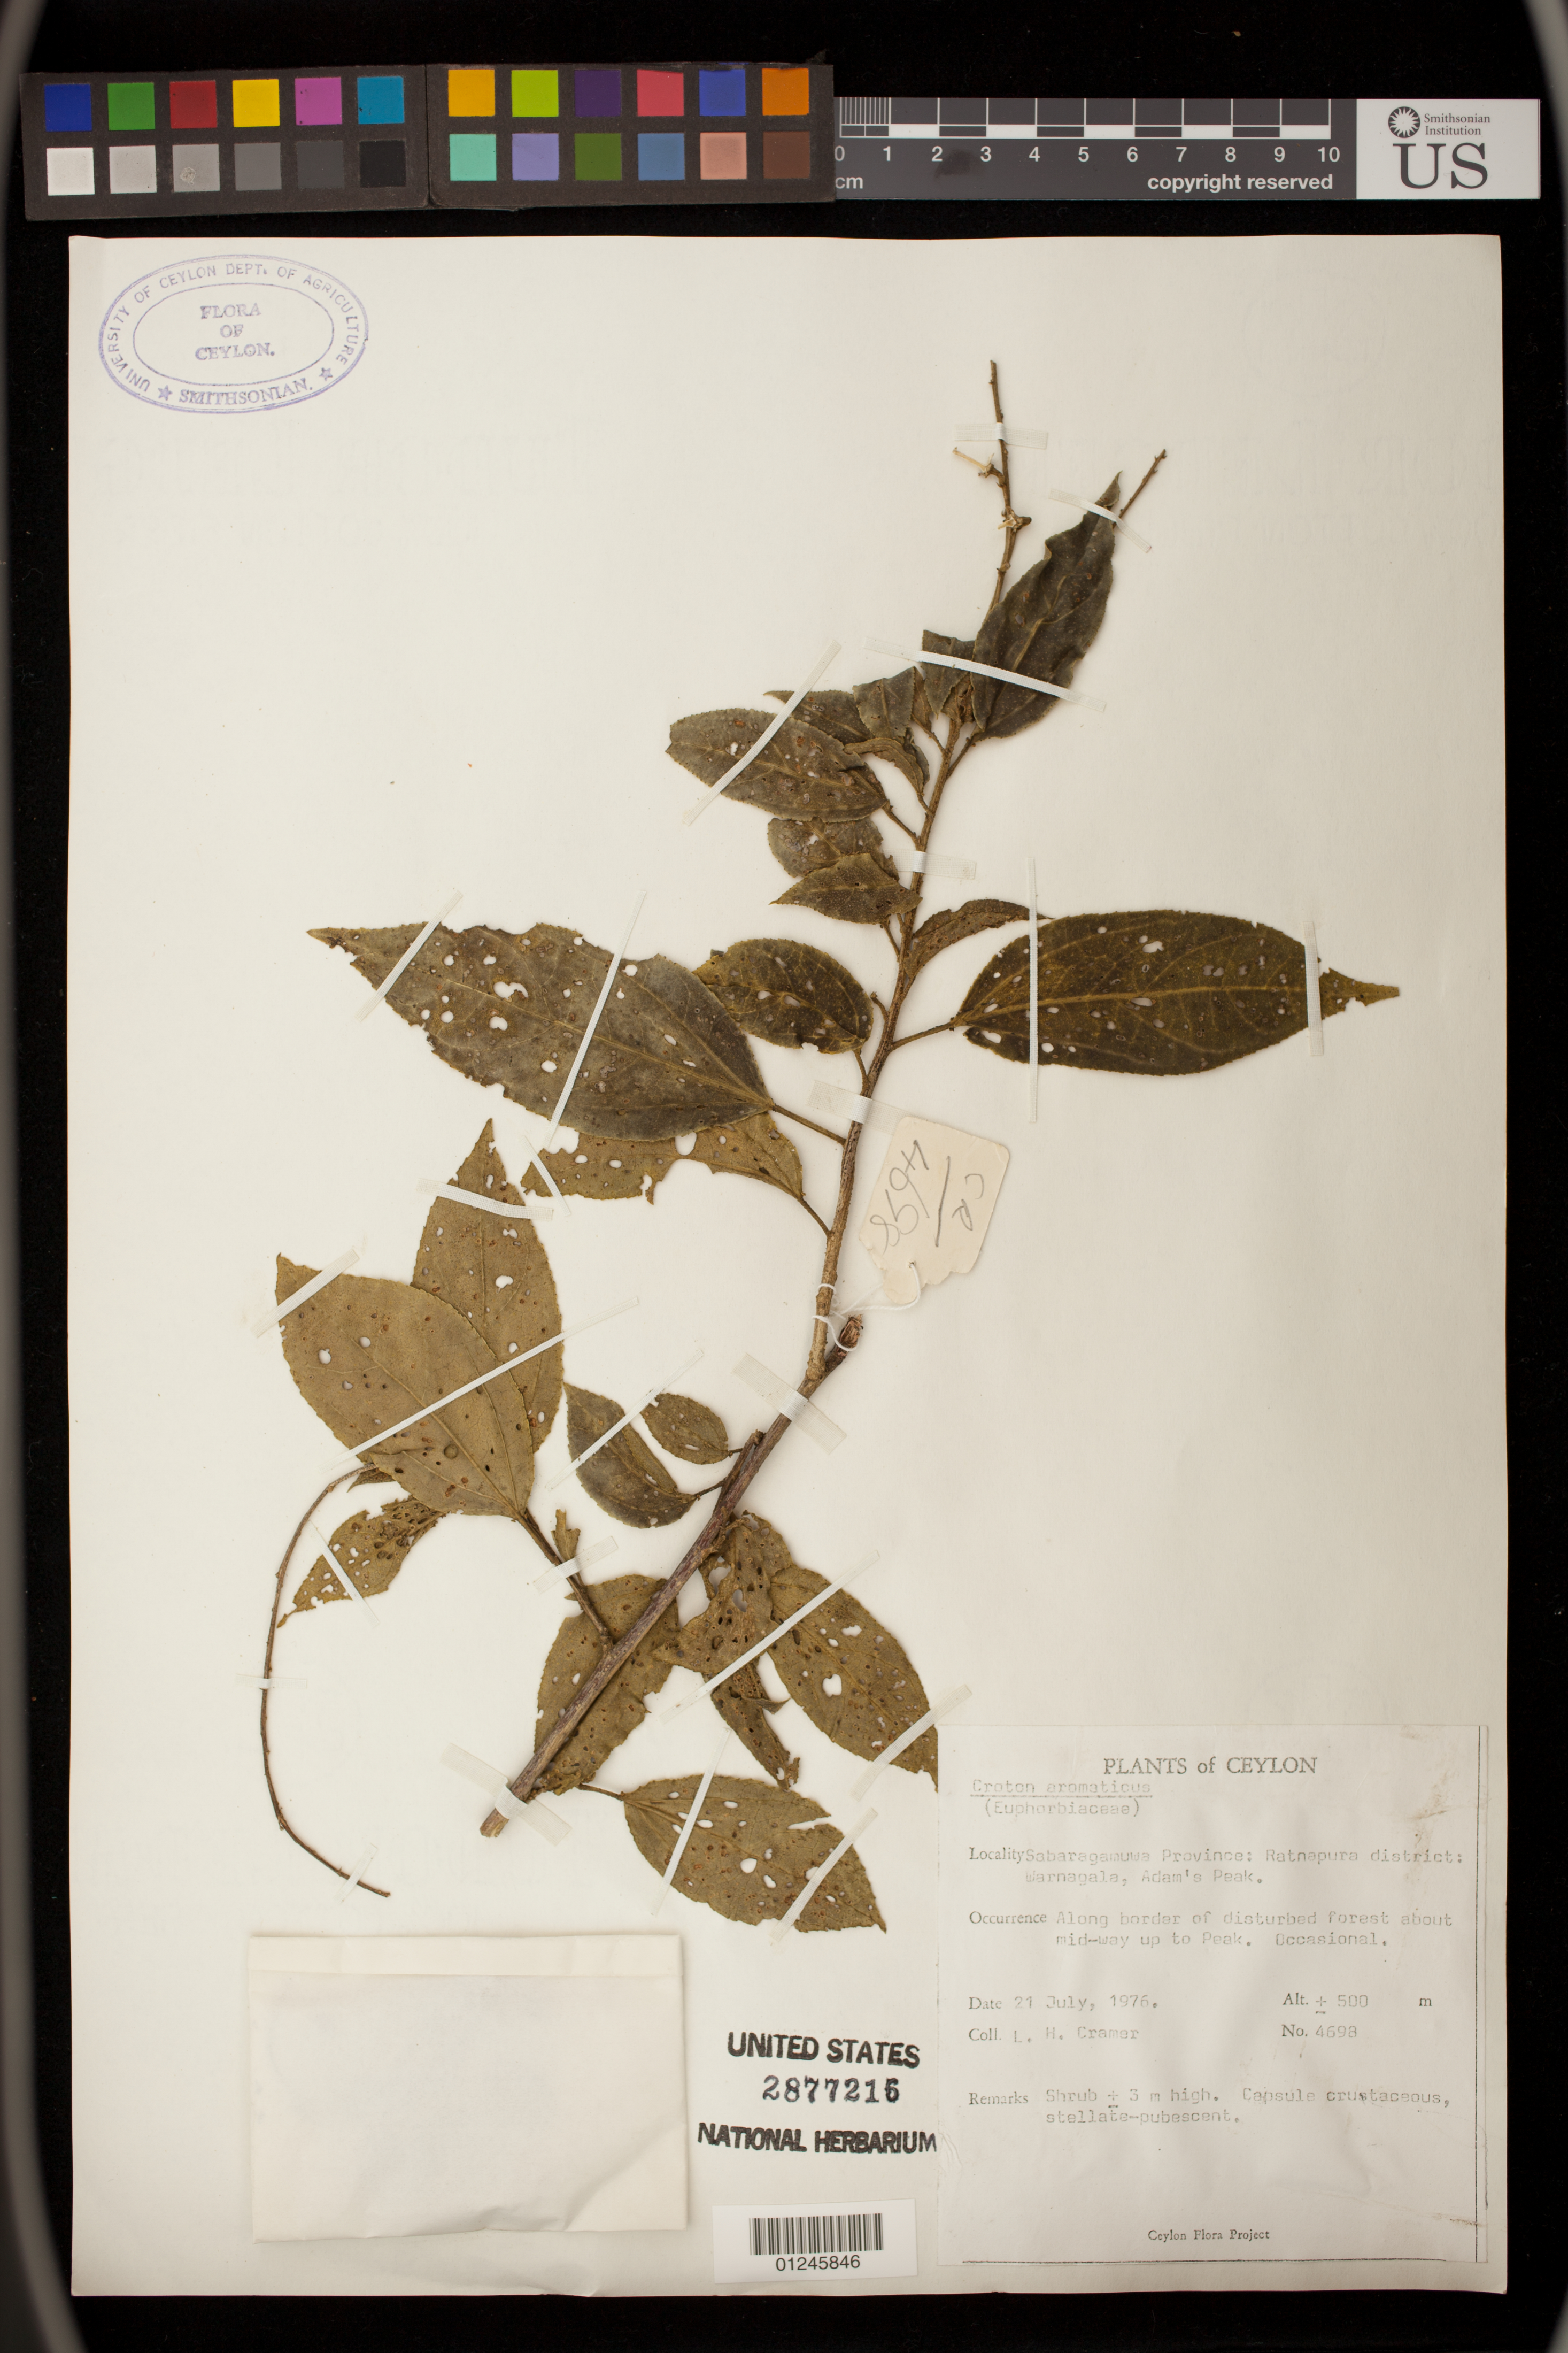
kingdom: Plantae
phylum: Tracheophyta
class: Magnoliopsida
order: Malpighiales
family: Euphorbiaceae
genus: Croton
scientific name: Croton aromaticus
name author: L.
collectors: L. H. Cramer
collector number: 4698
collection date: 1976-07-21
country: Sri Lanka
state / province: Sabaragamuwa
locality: Ratnapura district, Warnagala, Adam's Peak. Along boarder of disturbed forest about mid-way up to Peak.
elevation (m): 500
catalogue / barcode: US 2877216